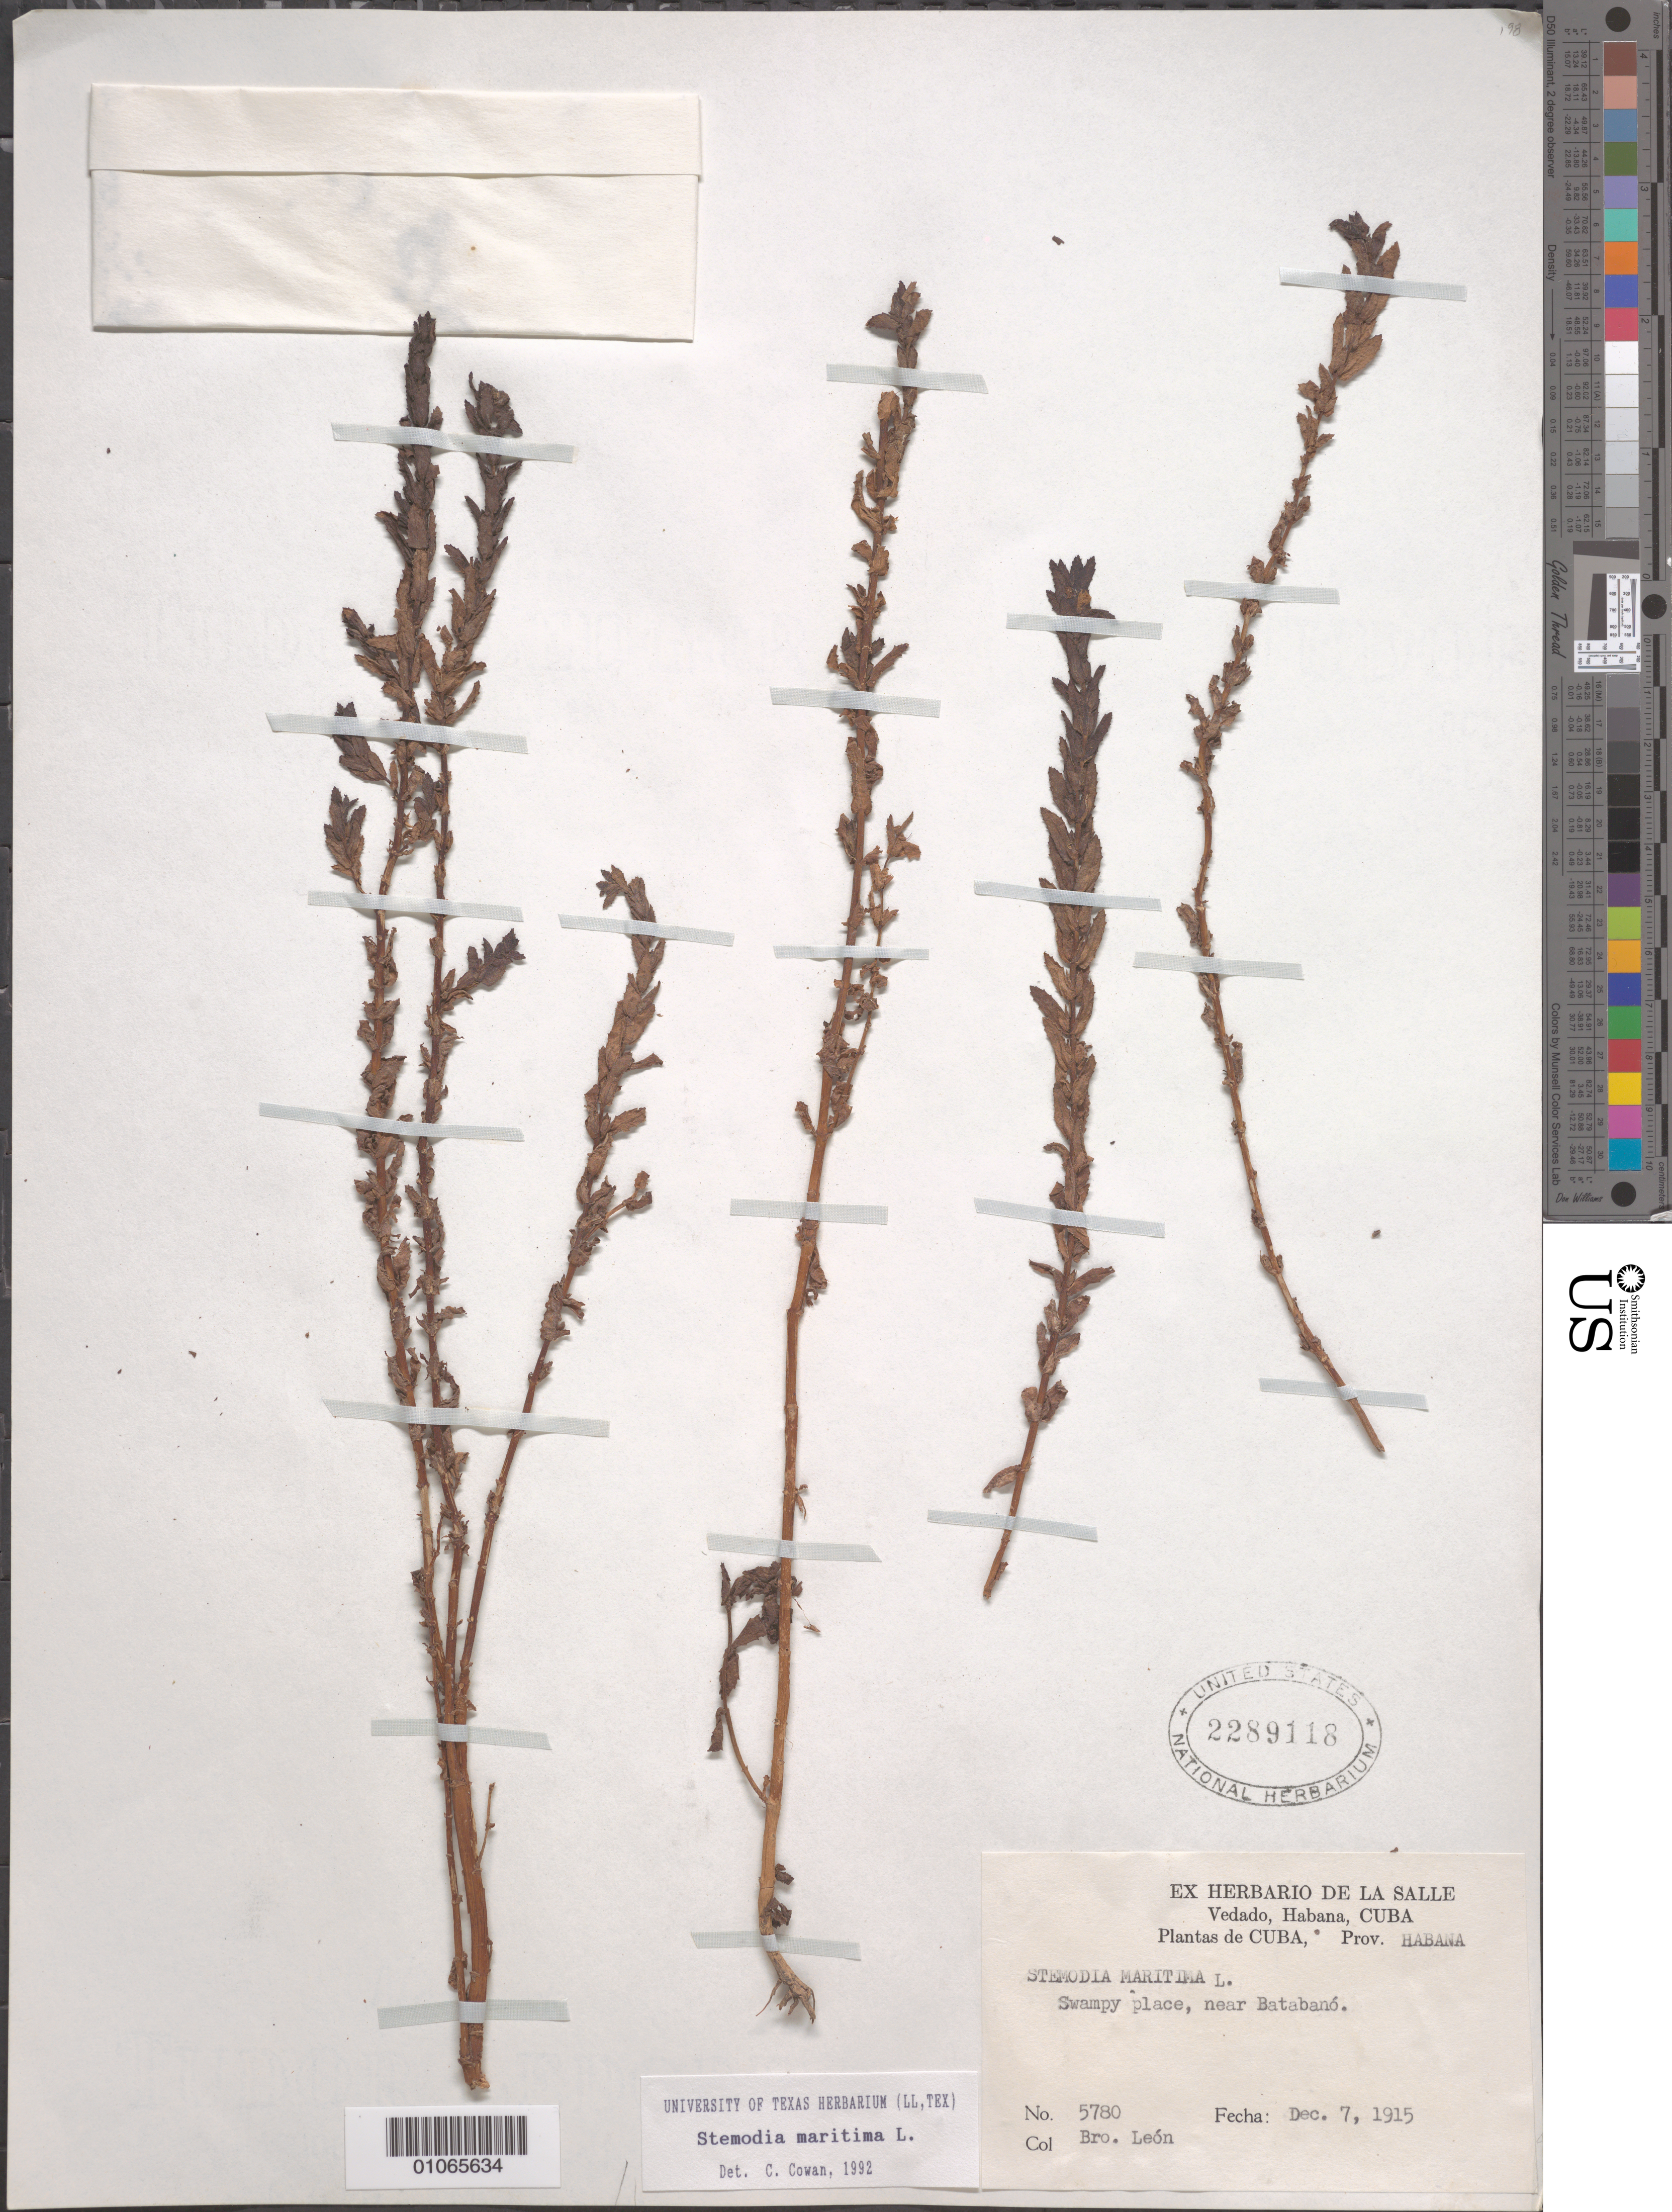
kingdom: Plantae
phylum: Tracheophyta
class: Magnoliopsida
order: Lamiales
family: Plantaginaceae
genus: Stemodia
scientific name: Stemodia maritima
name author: L.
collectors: Bro. León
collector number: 5780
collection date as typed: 07 Dec 1915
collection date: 1915-12-07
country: Cuba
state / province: La Habana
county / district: Batabanó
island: Cuba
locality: Swampy place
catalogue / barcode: US 2289118